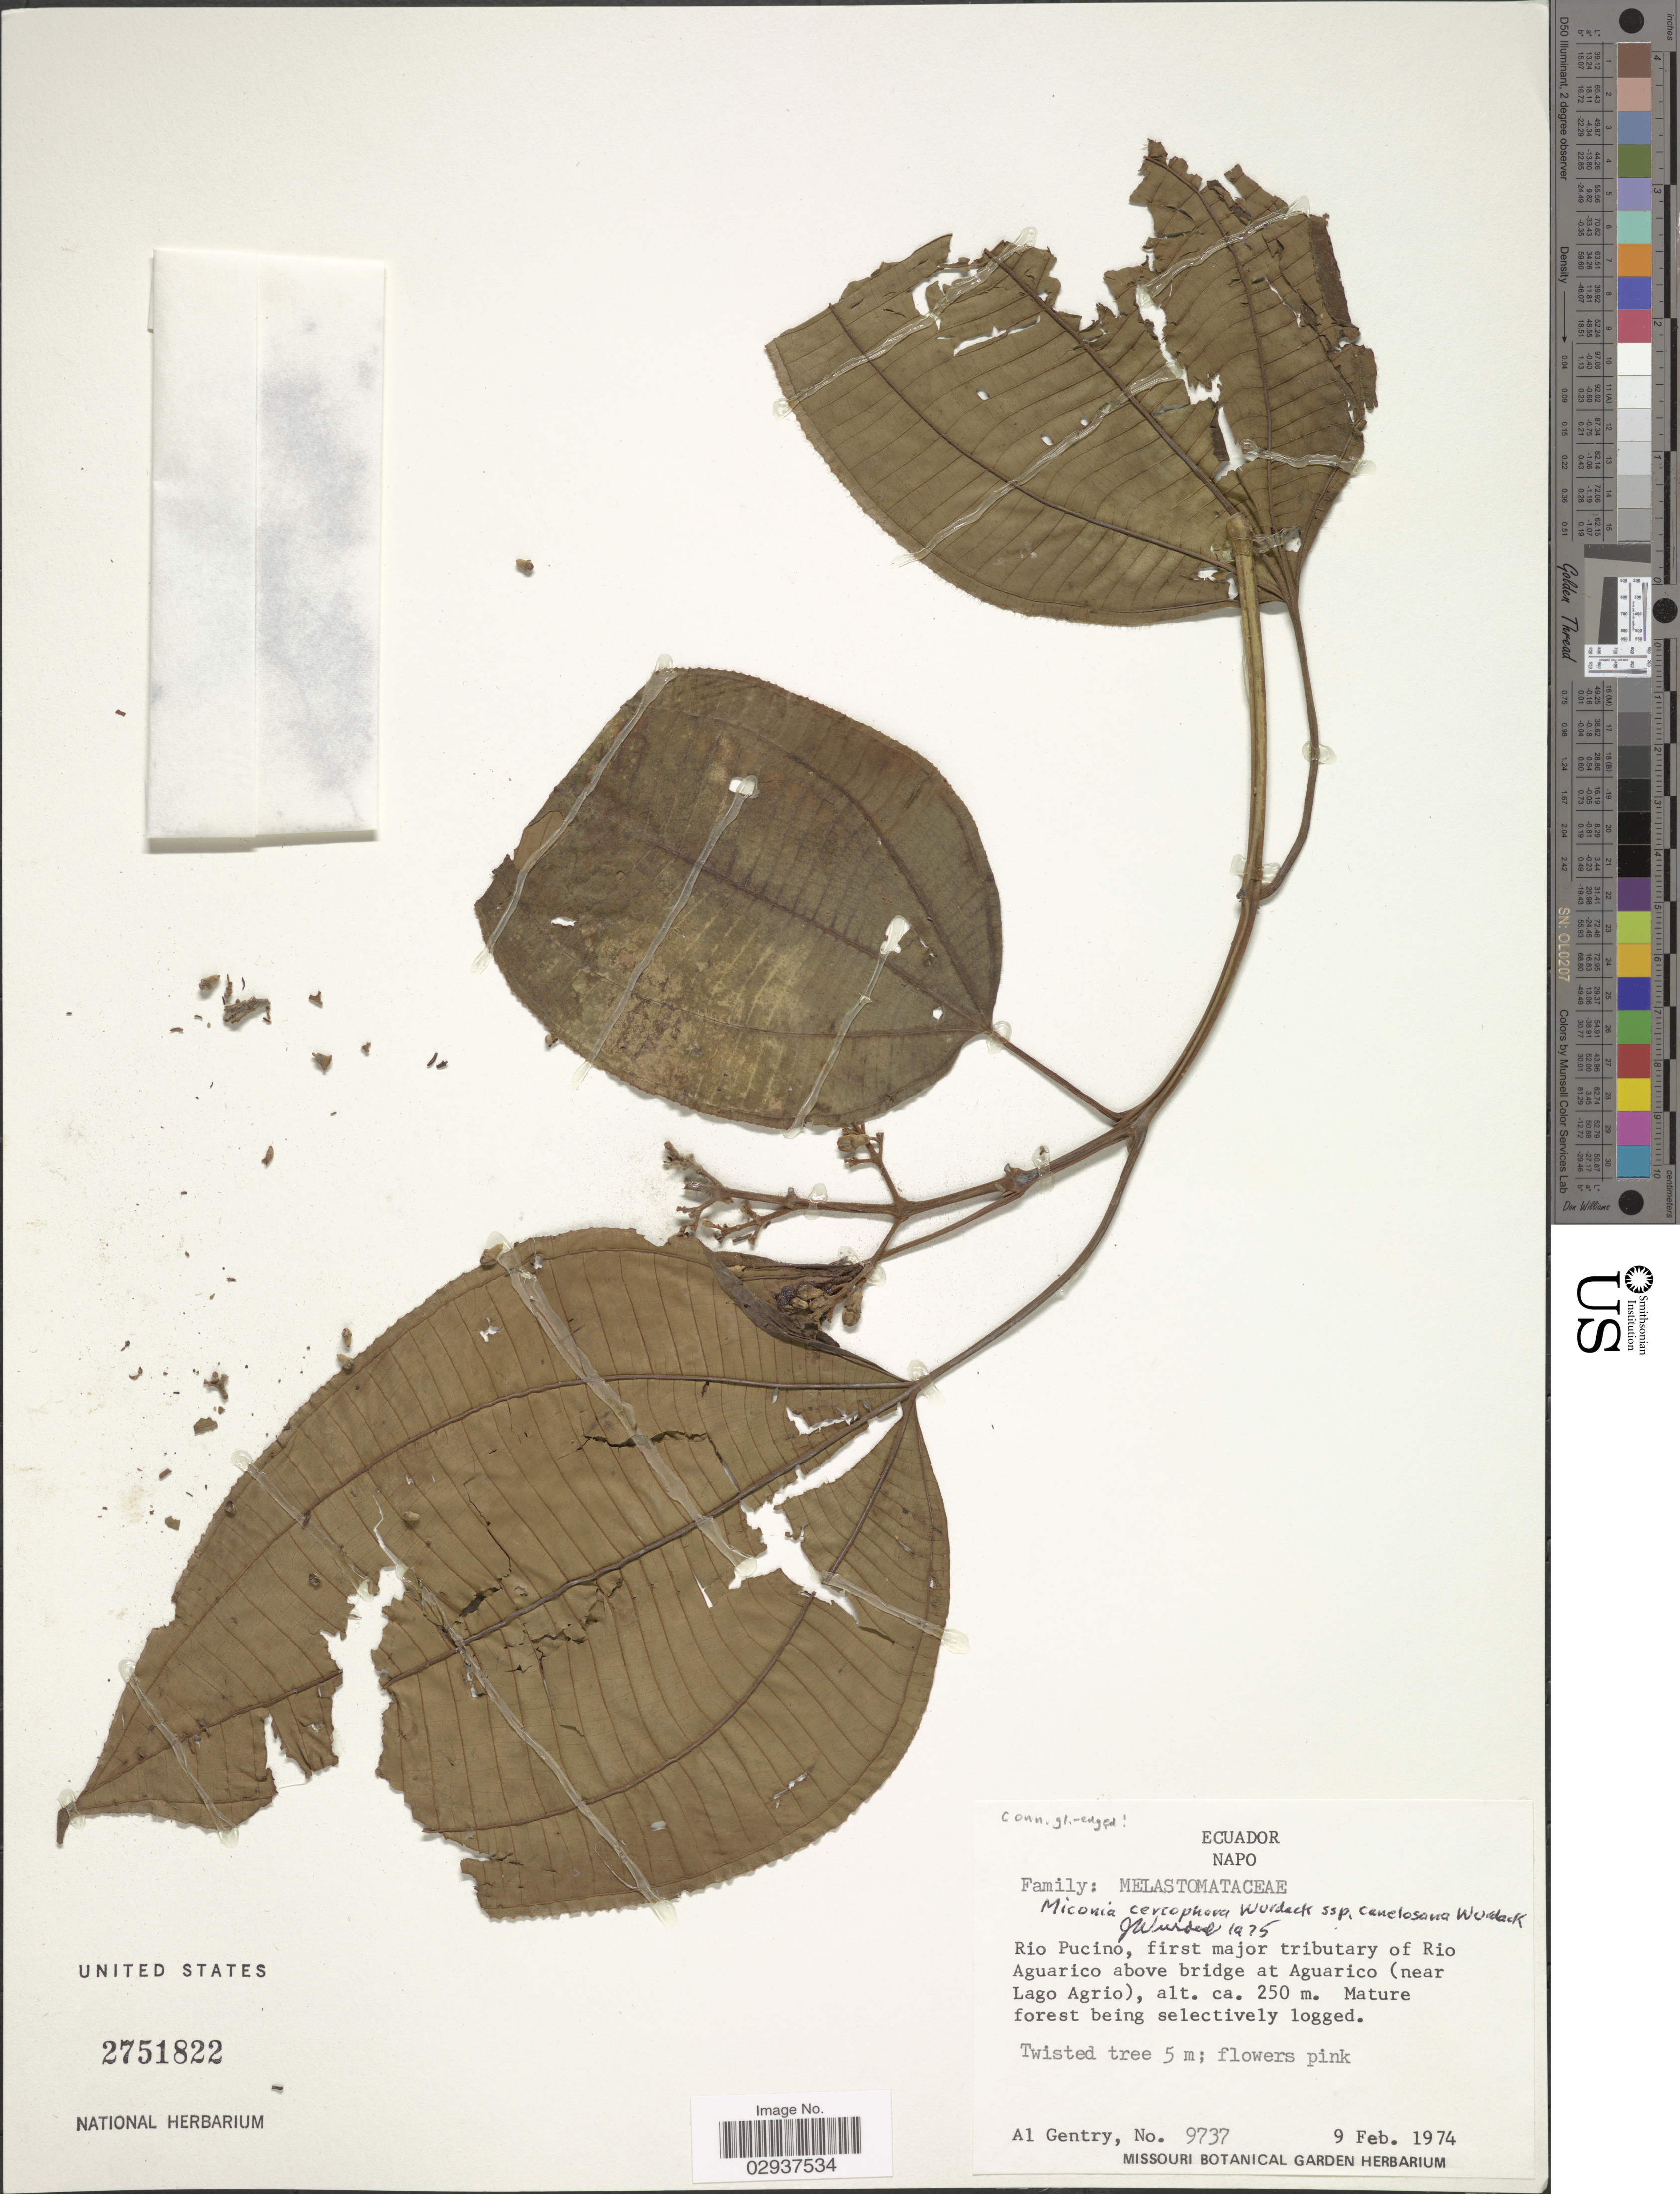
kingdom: Plantae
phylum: Tracheophyta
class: Magnoliopsida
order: Myrtales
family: Melastomataceae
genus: Miconia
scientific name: Miconia cercophora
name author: Wurdack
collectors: A. H. Gentry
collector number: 9737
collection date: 1974-02-09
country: Ecuador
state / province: Napo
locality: Rio Pucino, first major tributary of Rio Aguarico above bridge at Aguarico (near Lago Agrio).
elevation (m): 250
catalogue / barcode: US 2751822